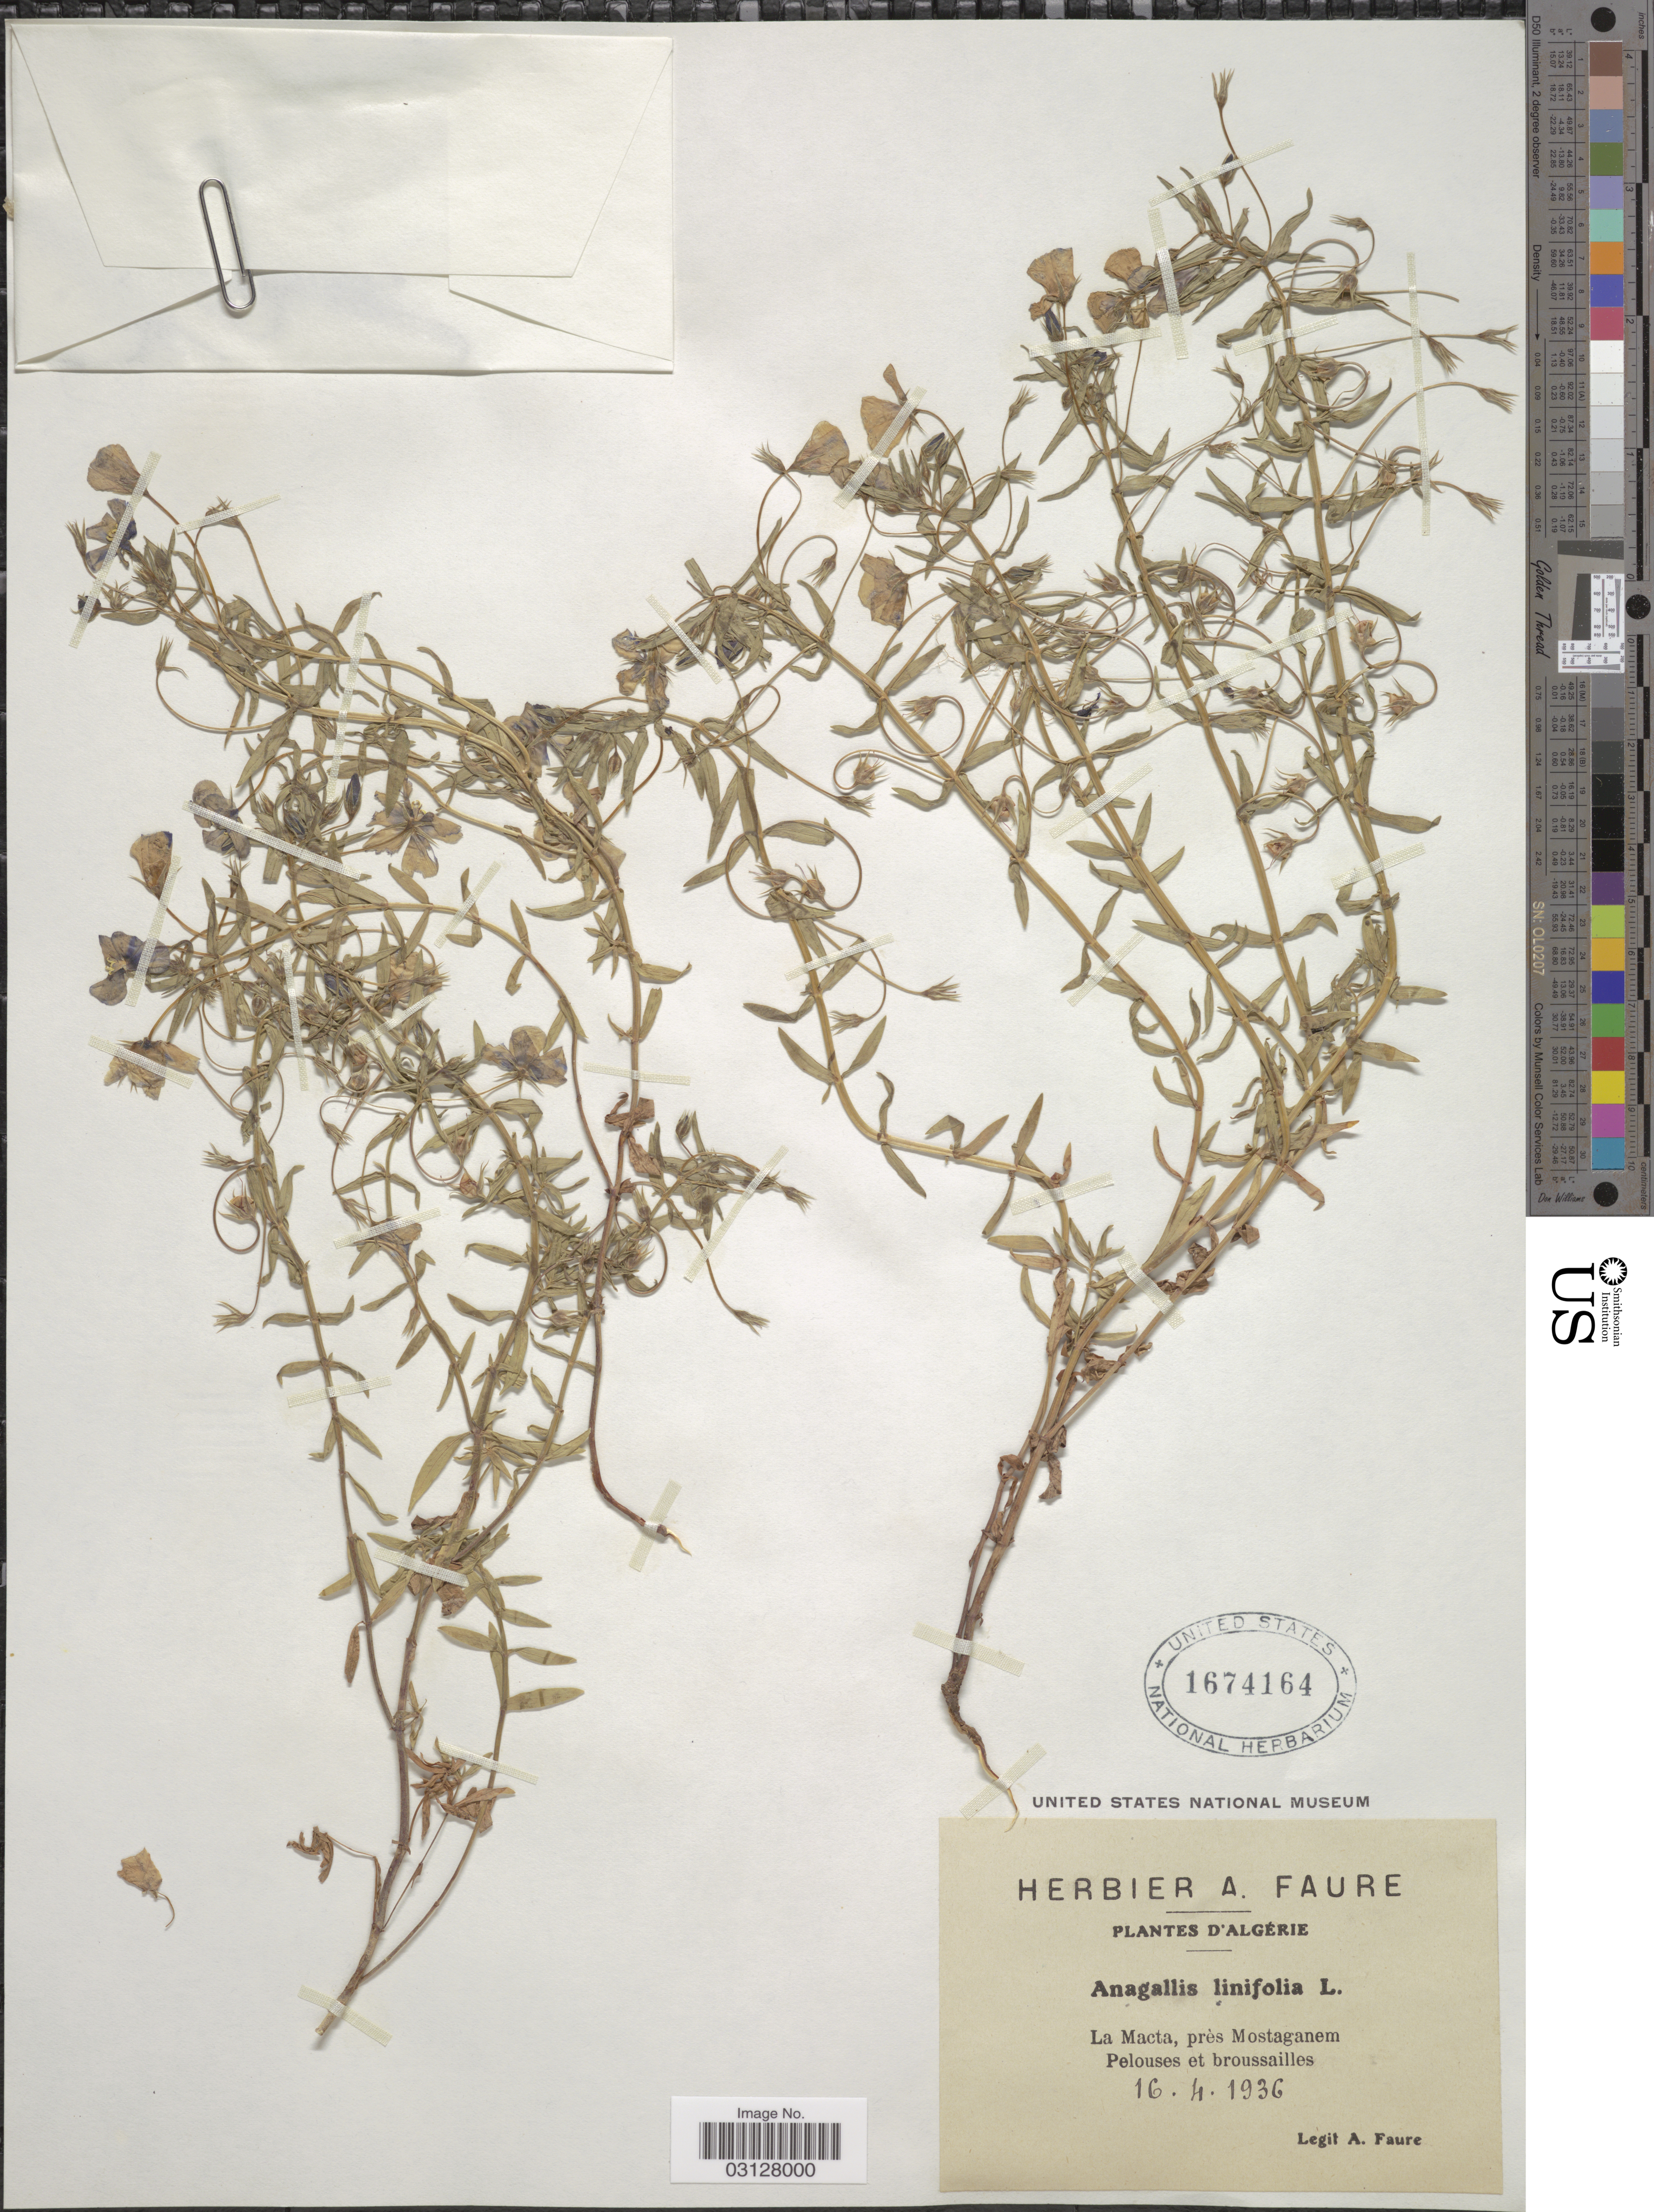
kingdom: Plantae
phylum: Tracheophyta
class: Magnoliopsida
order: Ericales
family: Primulaceae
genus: Anagallis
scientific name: Anagallis linifolia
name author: L.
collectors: A. Faure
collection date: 1936-04-16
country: Algeria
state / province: Mostaganem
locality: D'Algérie. La Macta, près Mostaganem. Pelouses et broussailles.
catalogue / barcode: US 1674164